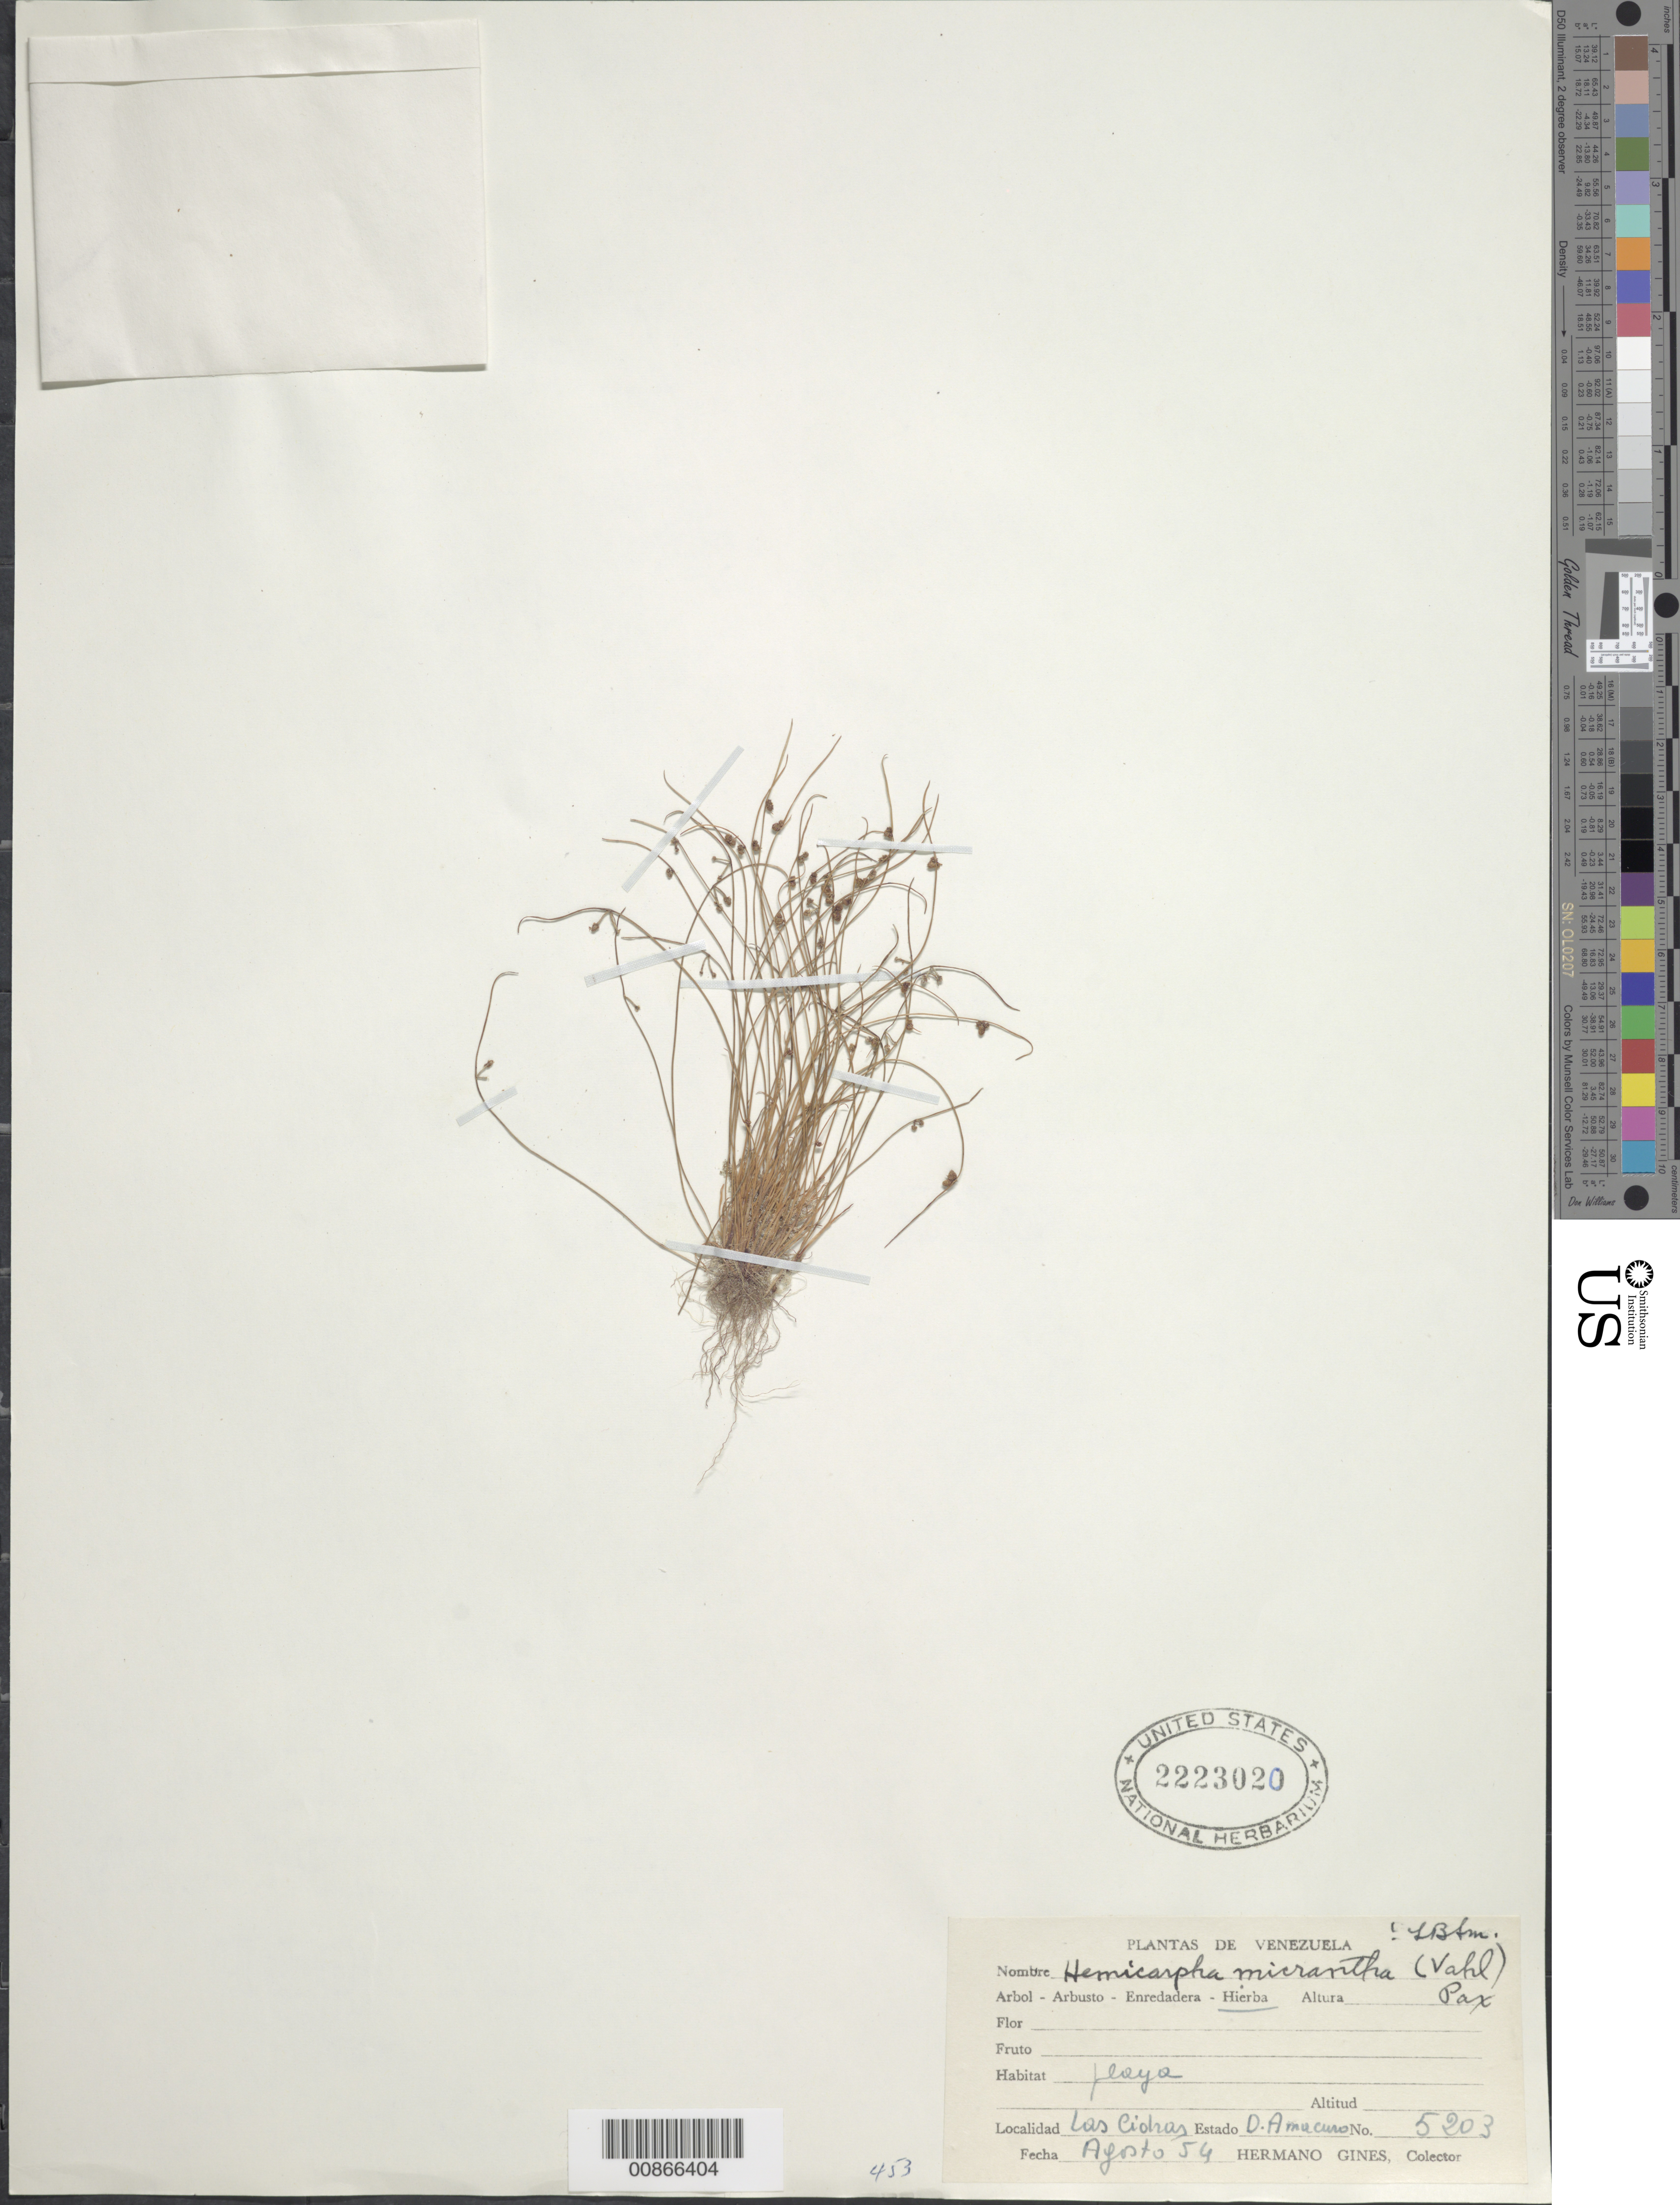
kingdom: Plantae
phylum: Tracheophyta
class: Liliopsida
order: Poales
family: Cyperaceae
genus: Cyperus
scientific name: Cyperus subsquarrosus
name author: (Muhl.) Bauters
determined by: Strong, M. T., (US), Smithsonian Institution - National Museum of Natural History (UNITED STATES)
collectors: H. Gines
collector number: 5203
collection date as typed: Aug-54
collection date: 1954-08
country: Venezuela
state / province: Delta Amacuro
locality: Las Cioras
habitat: Playa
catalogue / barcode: US 2223020